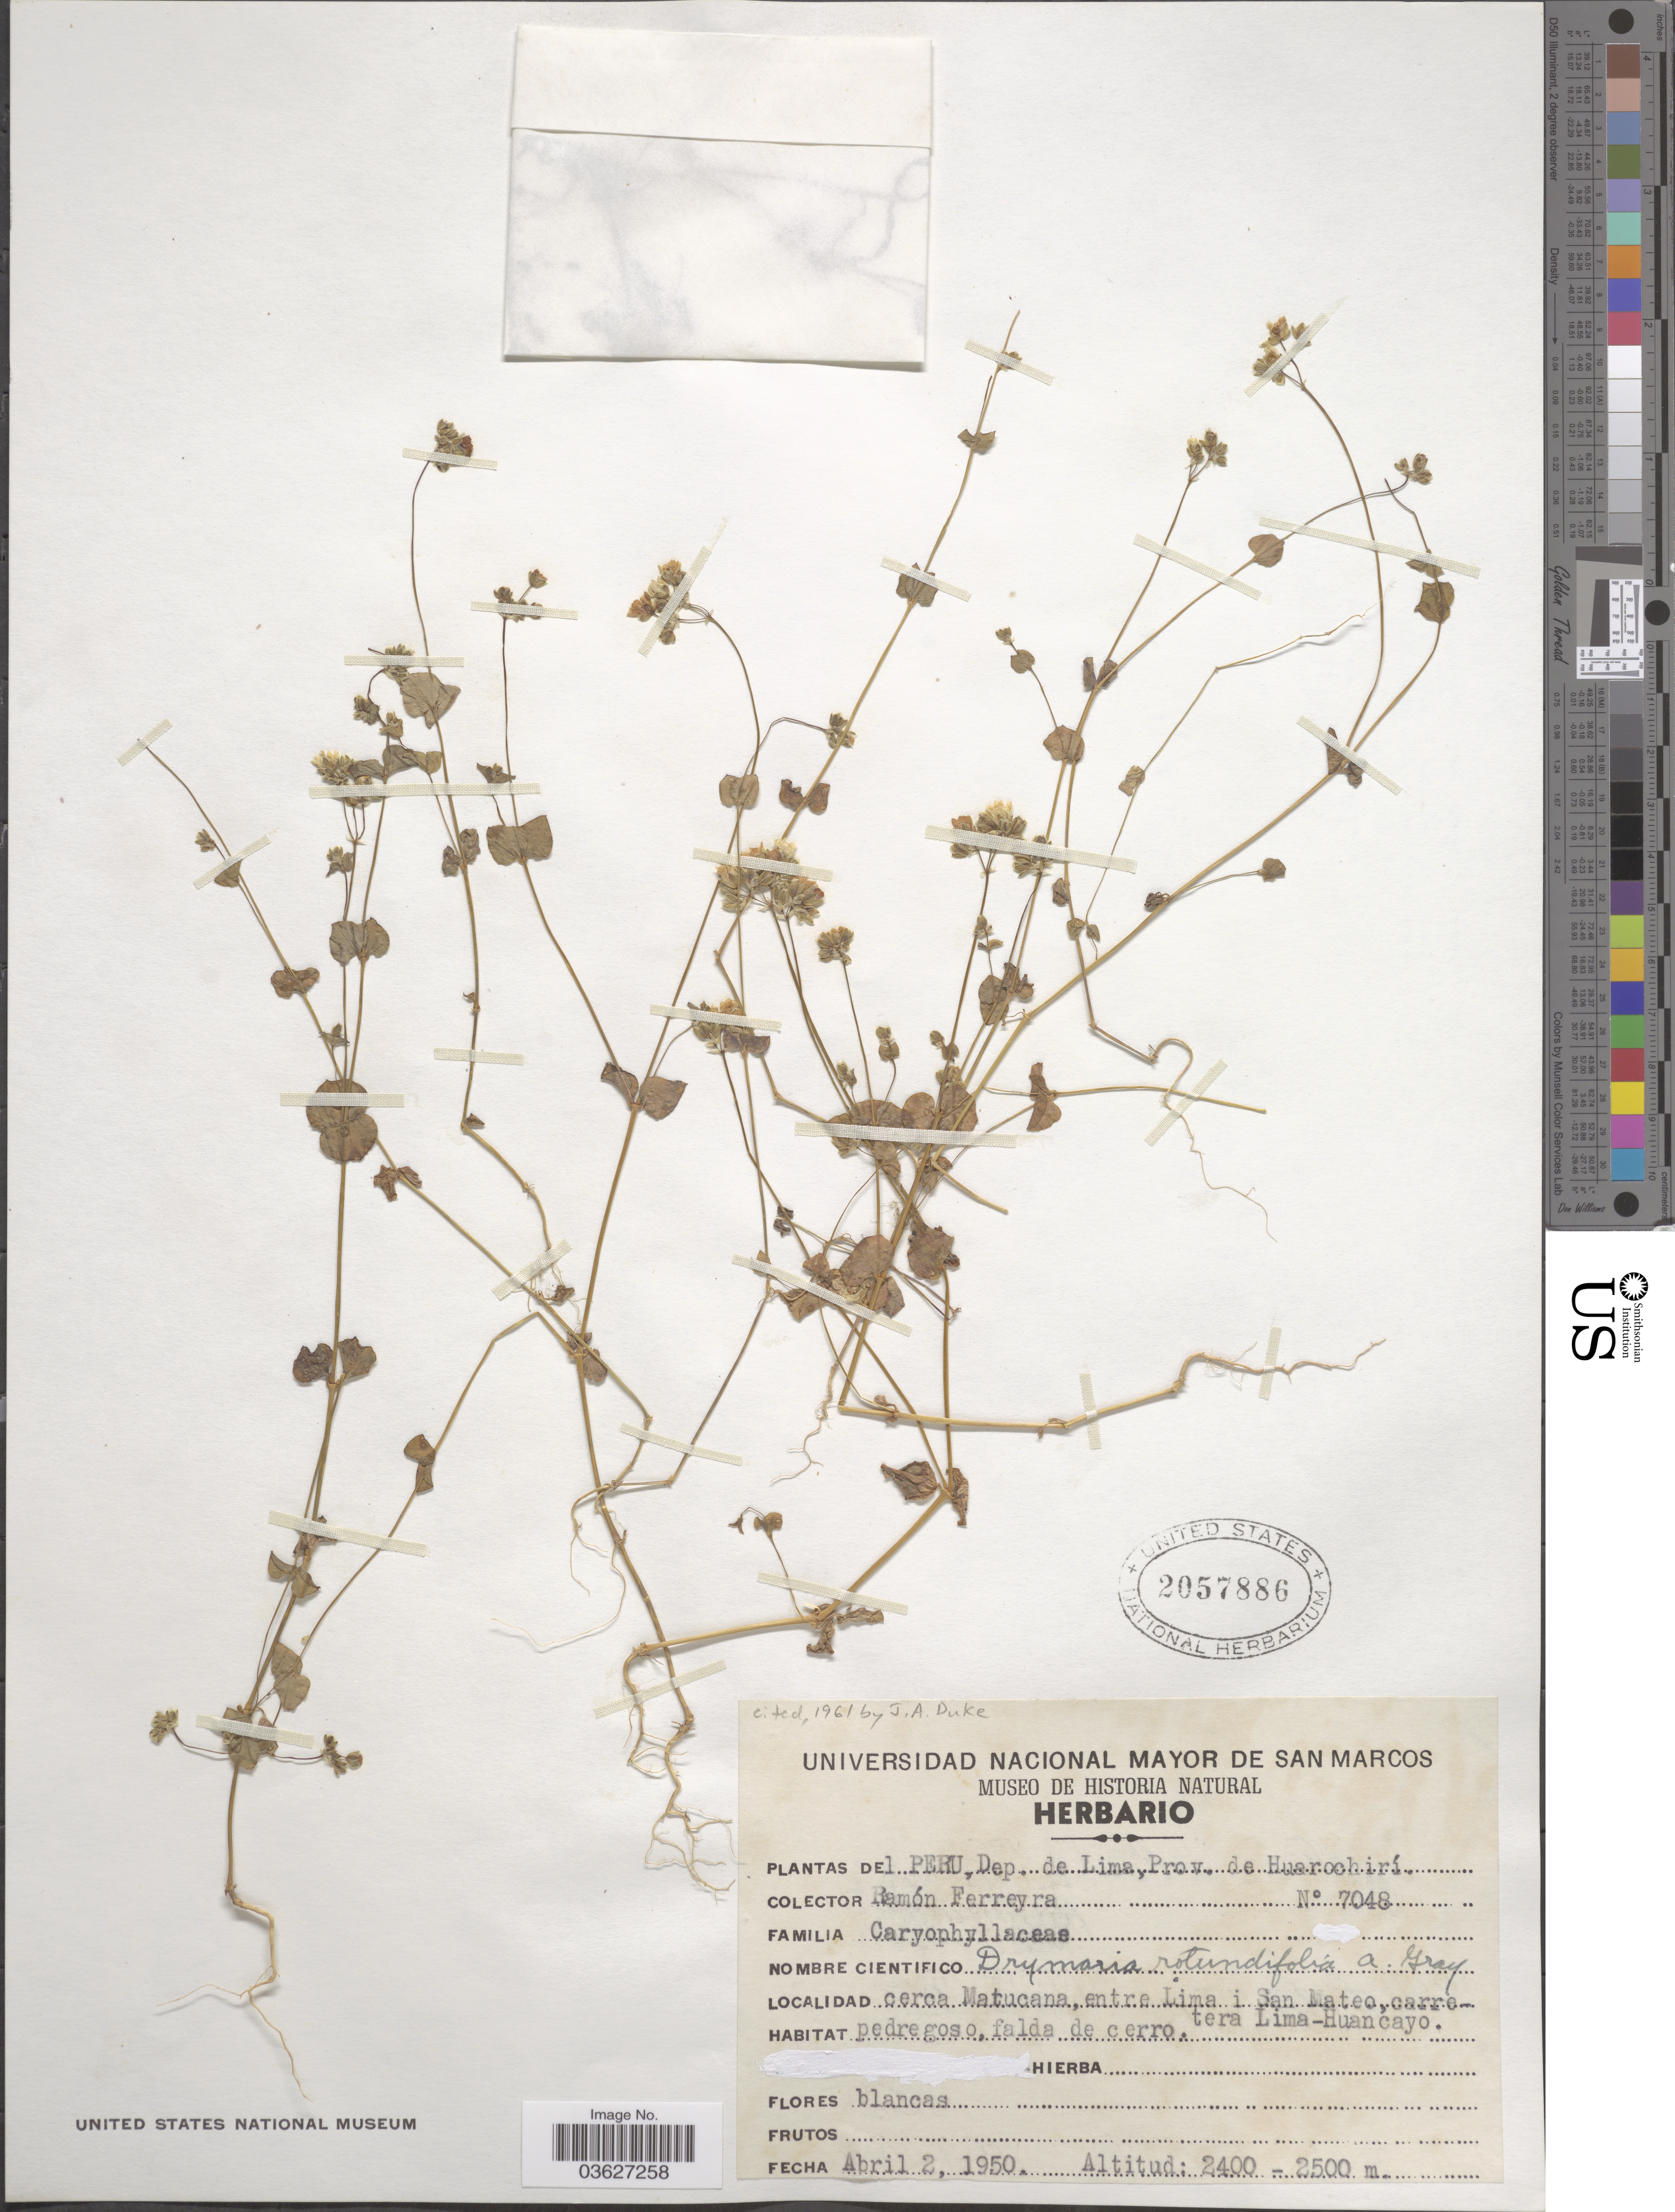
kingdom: Plantae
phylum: Tracheophyta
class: Magnoliopsida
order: Caryophyllales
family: Caryophyllaceae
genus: Drymaria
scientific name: Drymaria rotundifolia var. rotundifolia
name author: A. Gray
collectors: R. A. Ferreyra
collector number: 7048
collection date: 1950-04-02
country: Peru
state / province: Lima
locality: Dep. de Lima, Prov. de Huarochirí. Cerca Matucana, entre Lima i San Mateo, carretera Lima-Huancayo.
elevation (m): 2400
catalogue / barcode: US 2057886